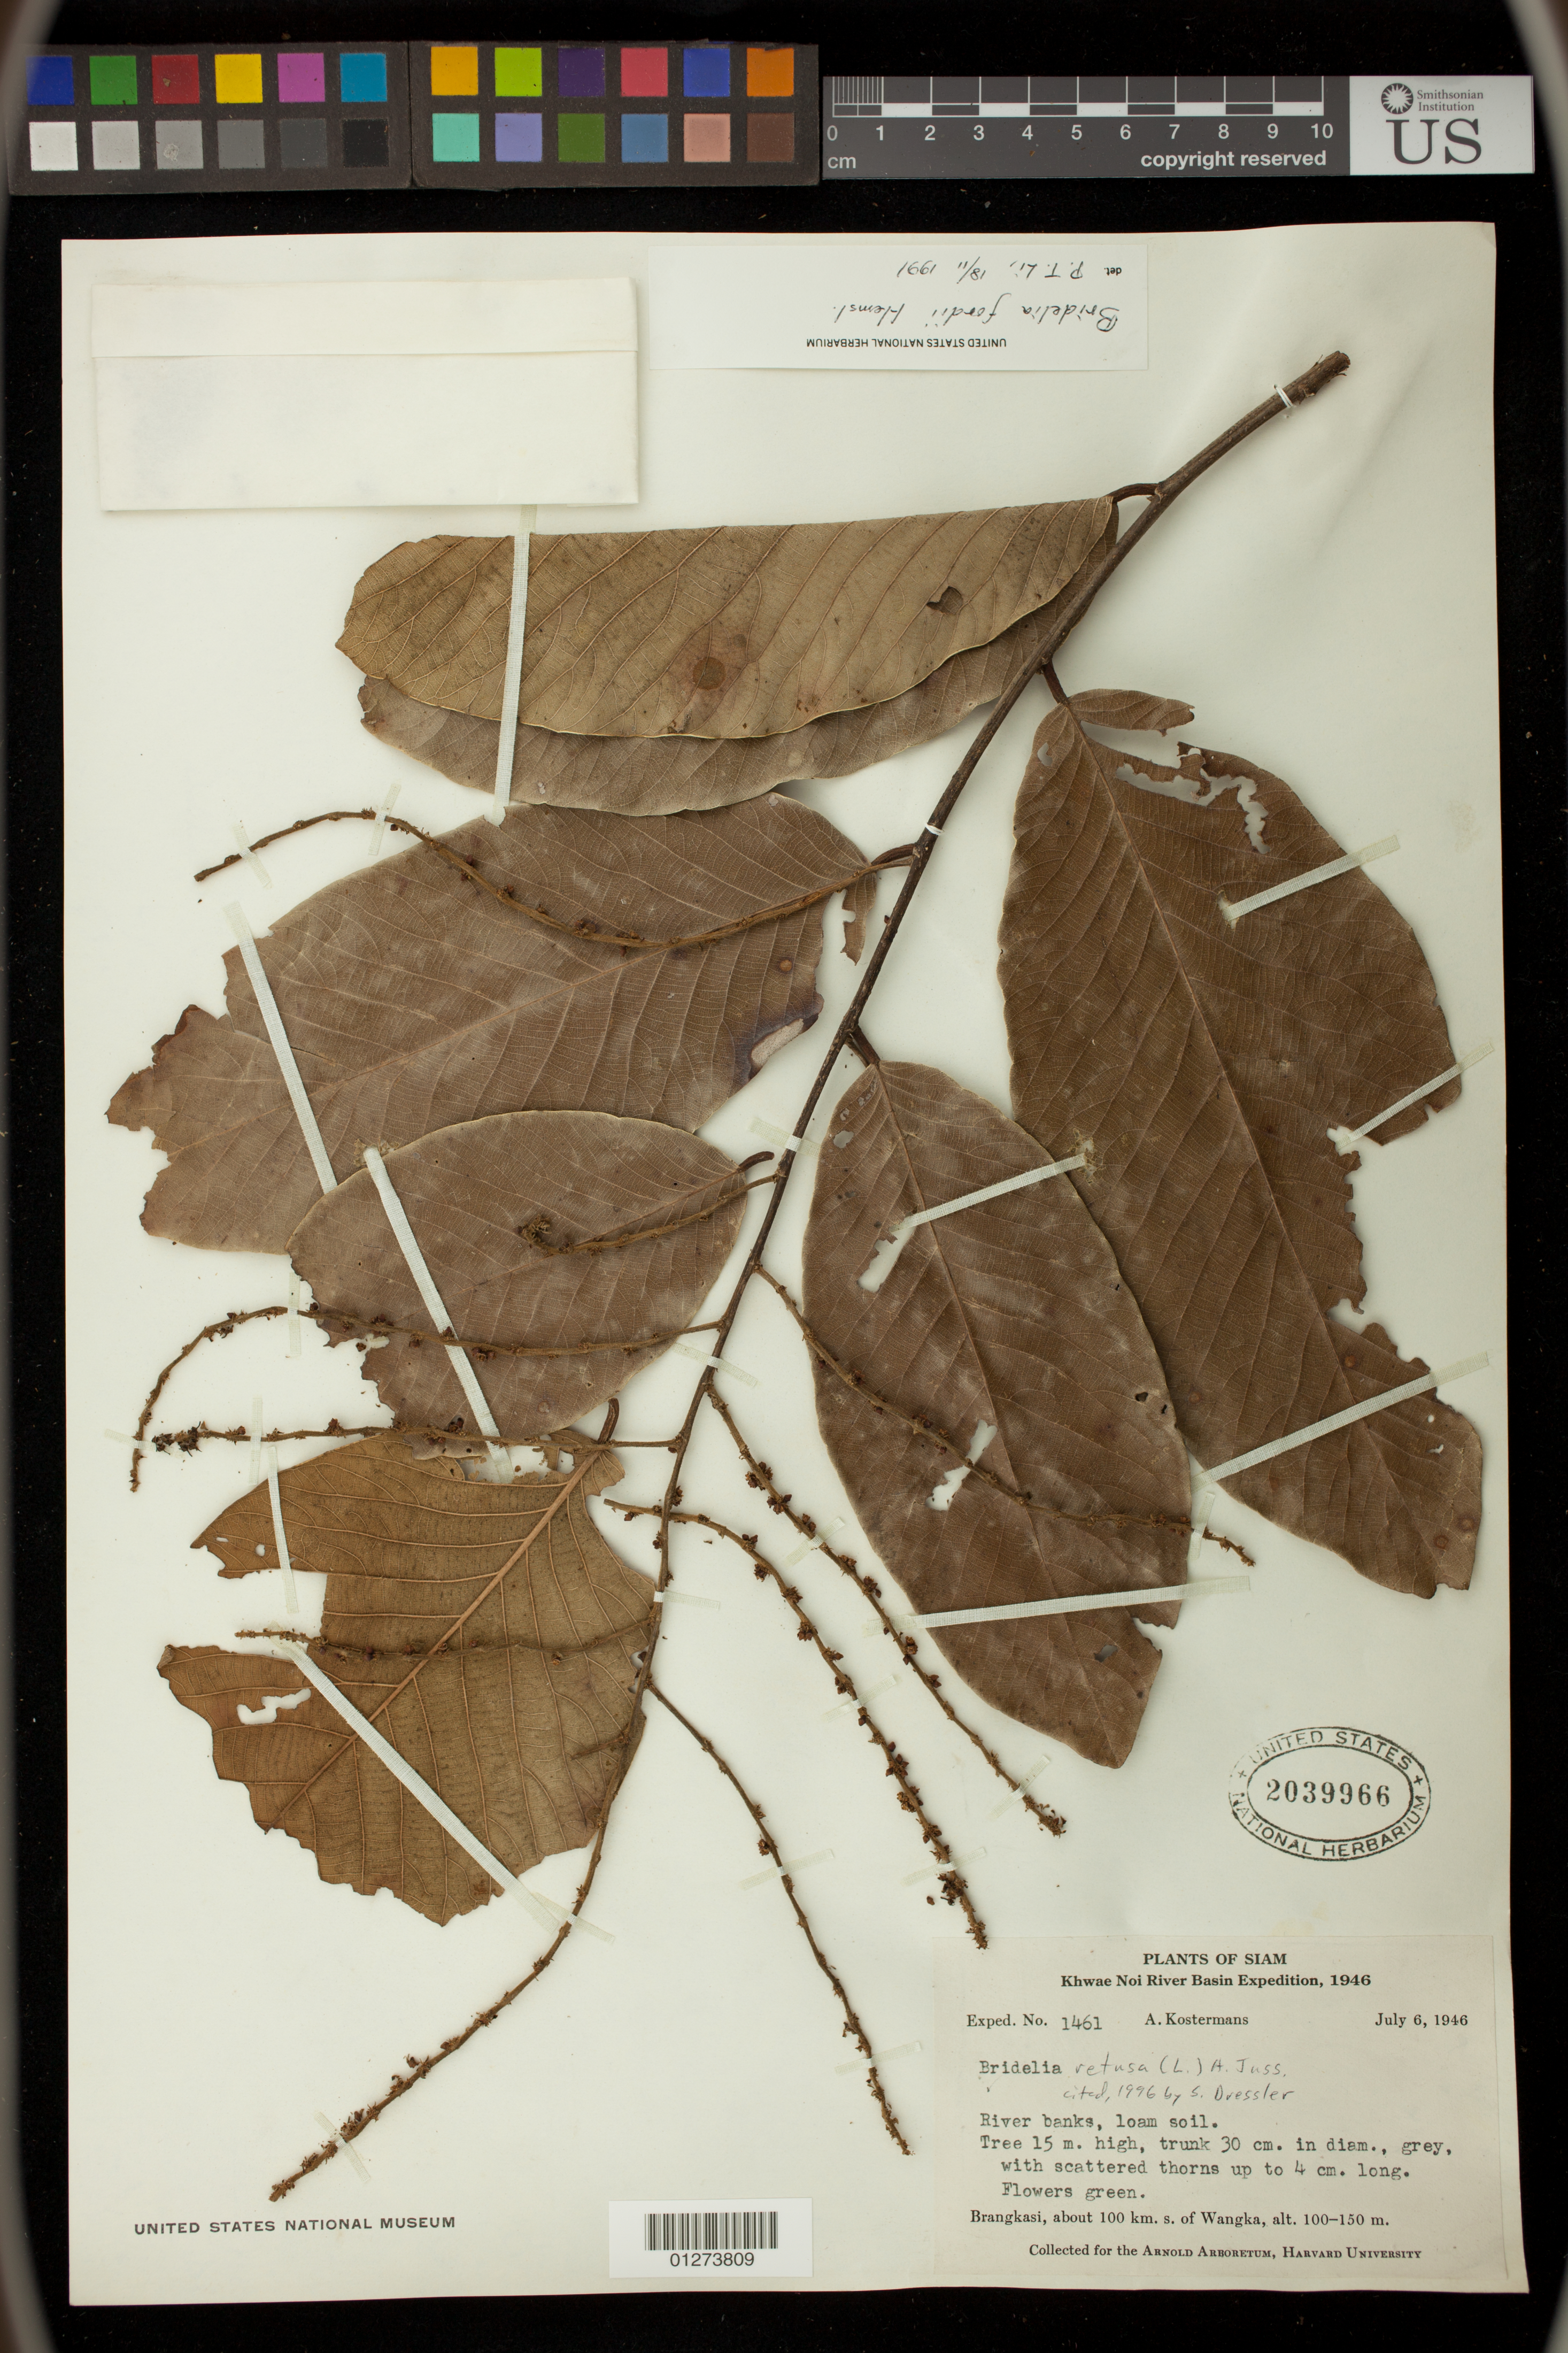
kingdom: Plantae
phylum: Tracheophyta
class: Magnoliopsida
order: Malpighiales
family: Phyllanthaceae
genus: Bridelia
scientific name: Bridelia retusa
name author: (L.) A. Juss.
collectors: A. J. G. Kostermans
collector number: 1461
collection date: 1946-07-06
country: Thailand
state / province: Kanchanaburi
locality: Brangkasi, about 100 km s. of Wangka, Khwae Noi River Basin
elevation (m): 100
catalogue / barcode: US 2039966